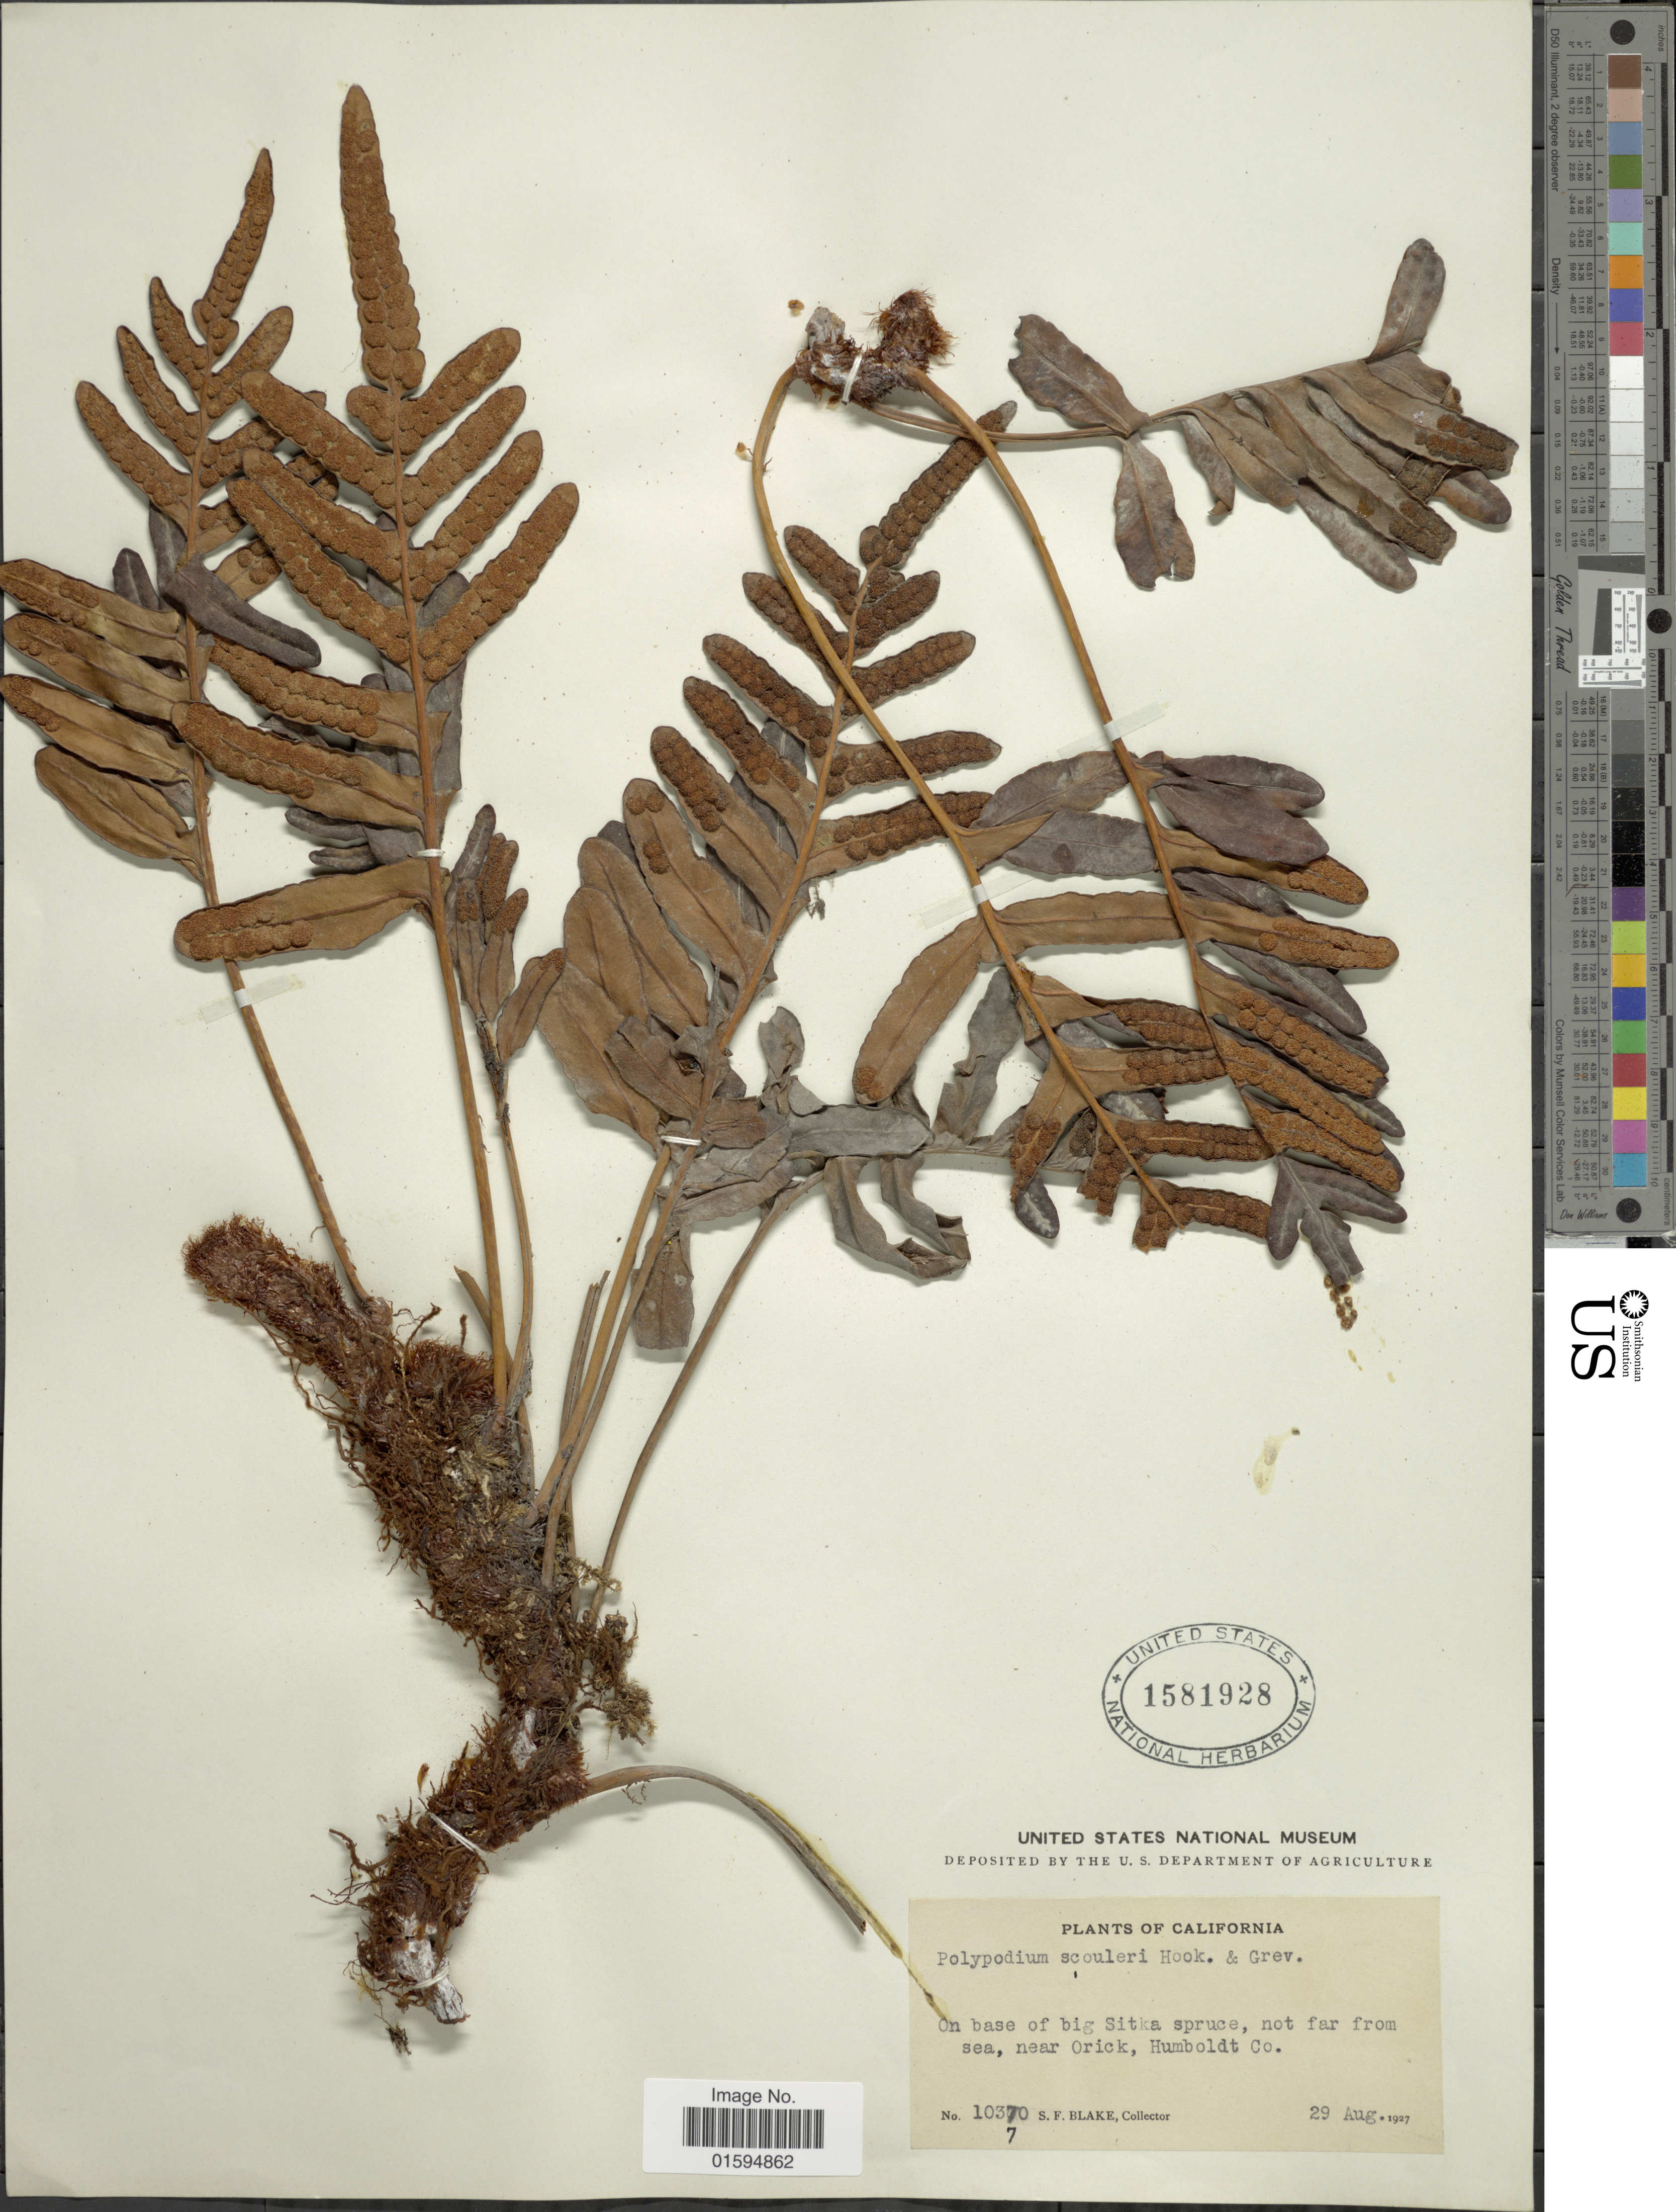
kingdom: Plantae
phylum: Tracheophyta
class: Polypodiopsida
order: Polypodiales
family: Polypodiaceae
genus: Polypodium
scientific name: Polypodium scouleri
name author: Hook. & Grev.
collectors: S. Blake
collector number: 10370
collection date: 1927-08-29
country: United States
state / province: California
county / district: Humboldt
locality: On base of big Sitka Spruce, not far from sea, near Orick, Humboldt Co.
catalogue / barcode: US 1581928